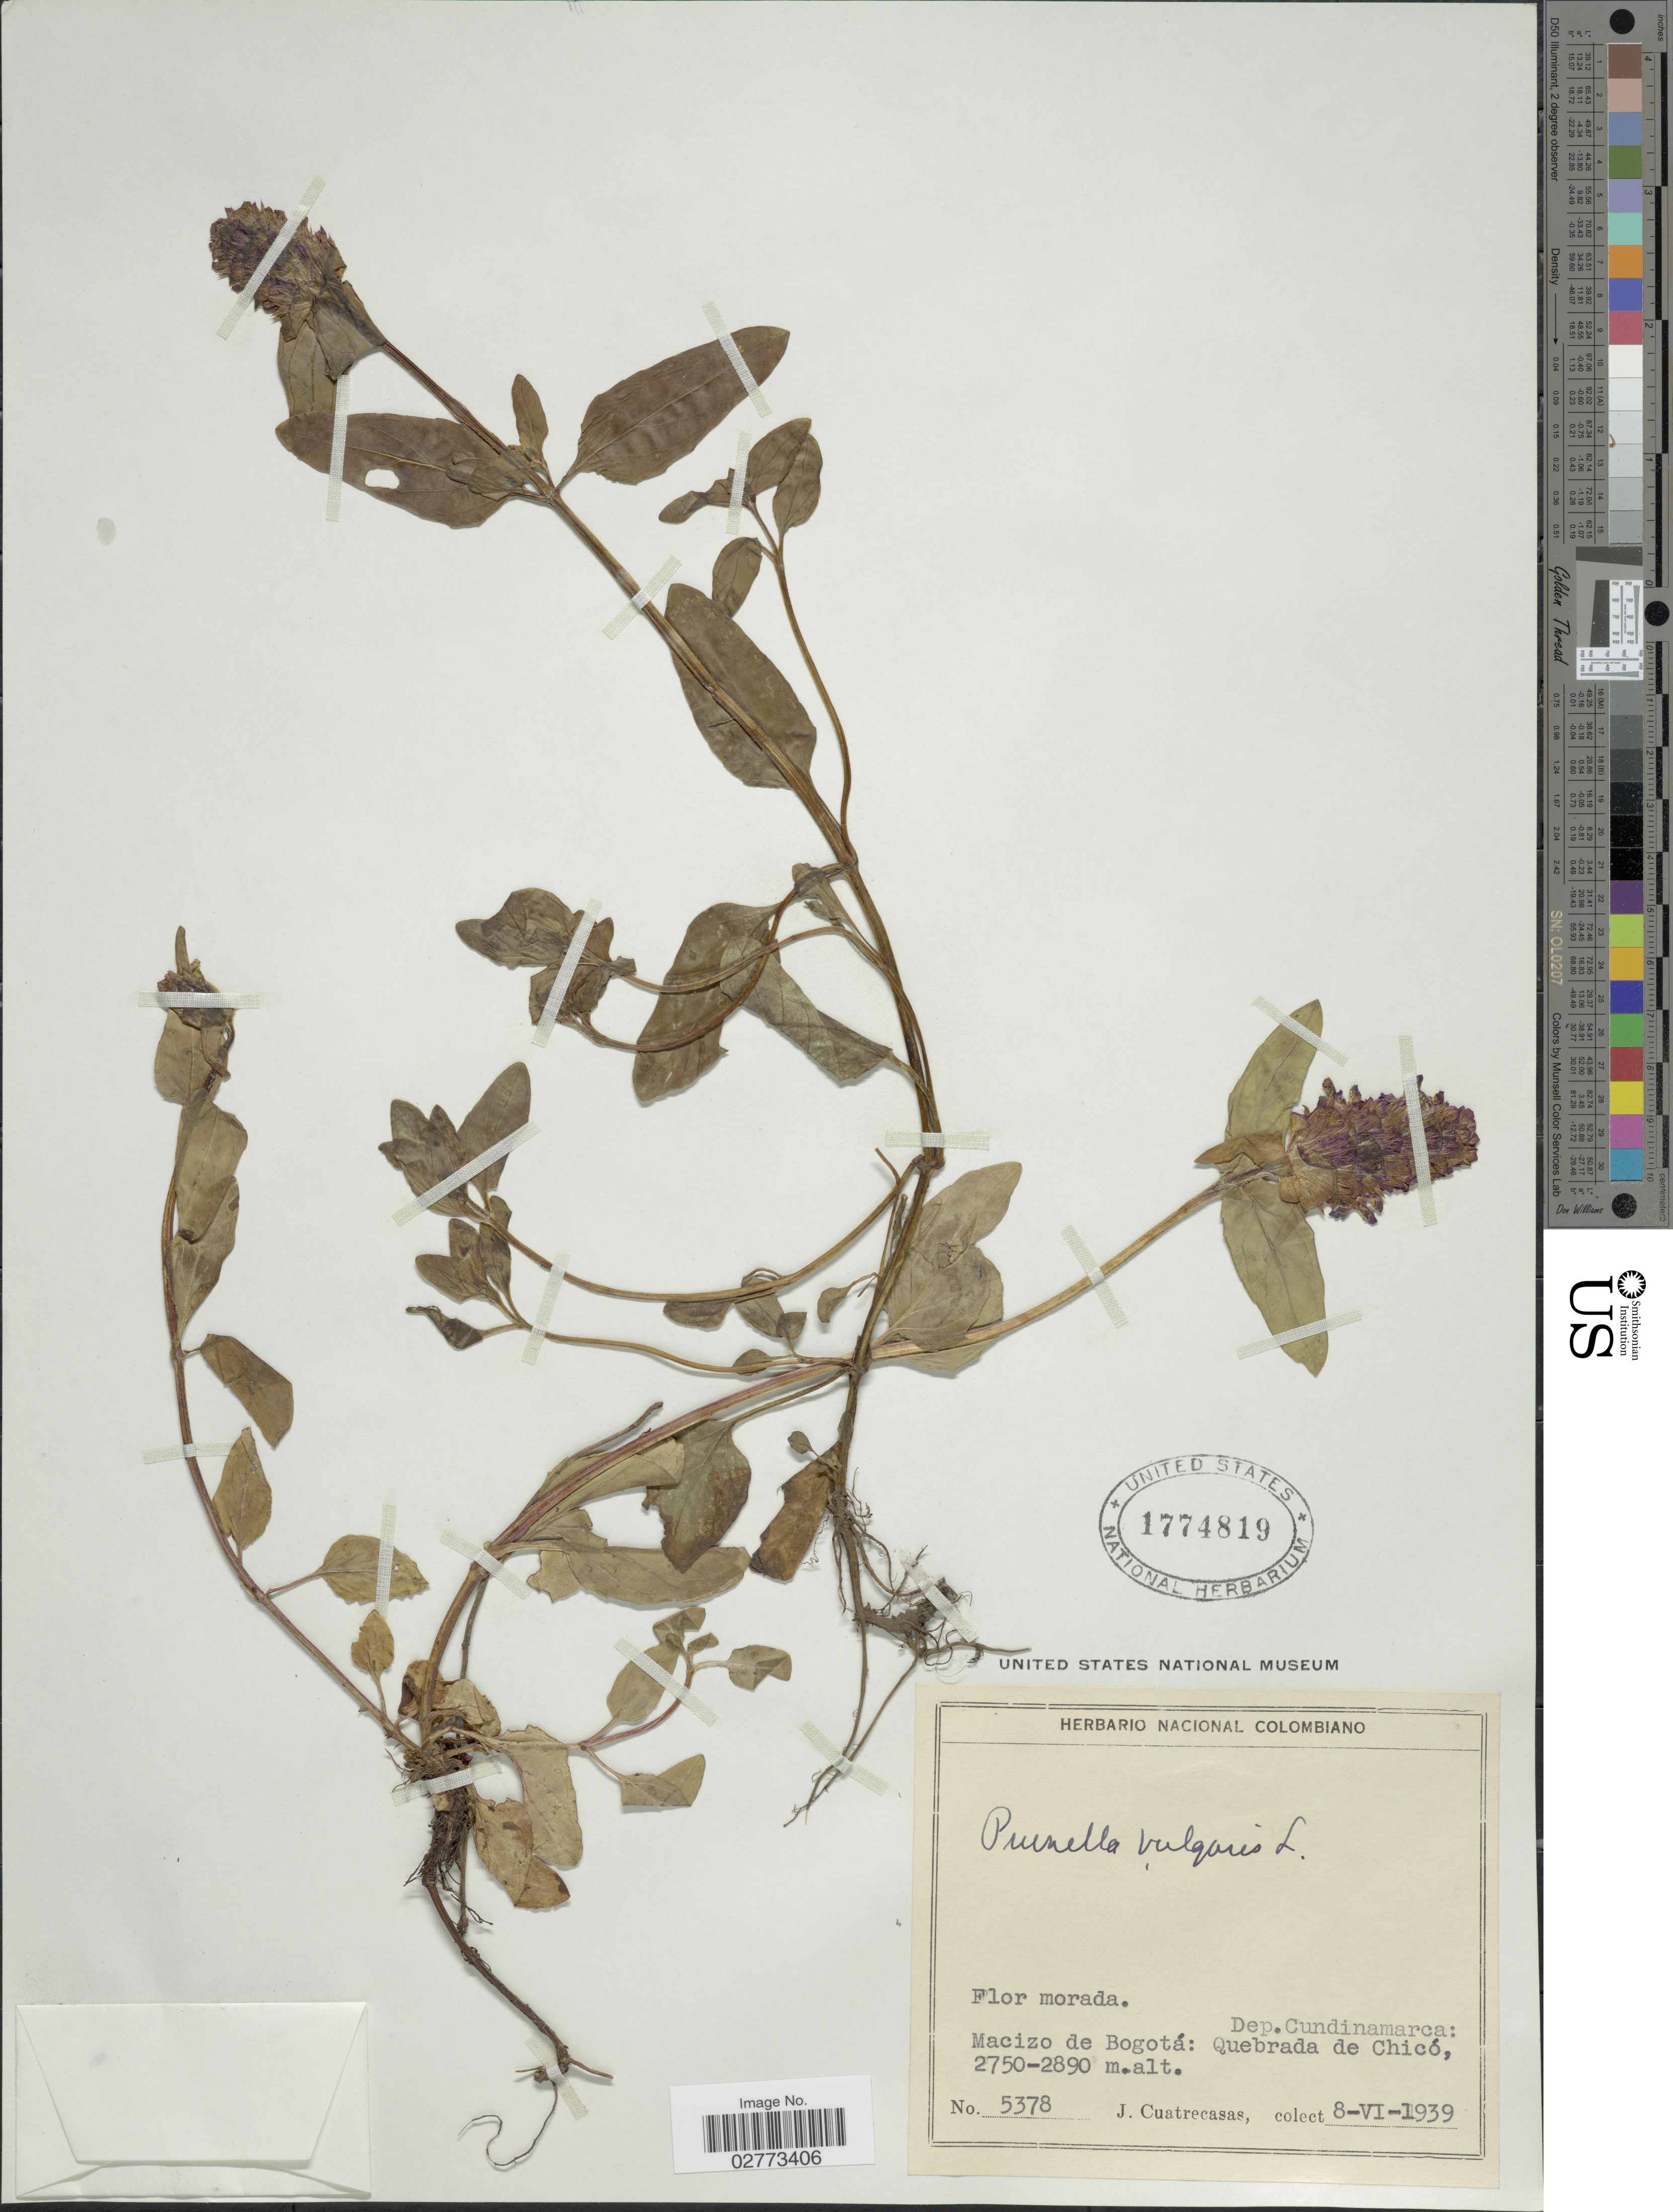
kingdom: Plantae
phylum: Tracheophyta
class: Magnoliopsida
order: Lamiales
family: Lamiaceae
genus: Prunella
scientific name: Prunella vulgaris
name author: L.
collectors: J. Cuatrecasas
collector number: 5378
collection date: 1939-06-08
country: Colombia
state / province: Cundinamarca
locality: Dep. Cundinamarca. Macizo de Bogotá: Quebrada de Chicó.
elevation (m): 2750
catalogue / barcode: US 1774819